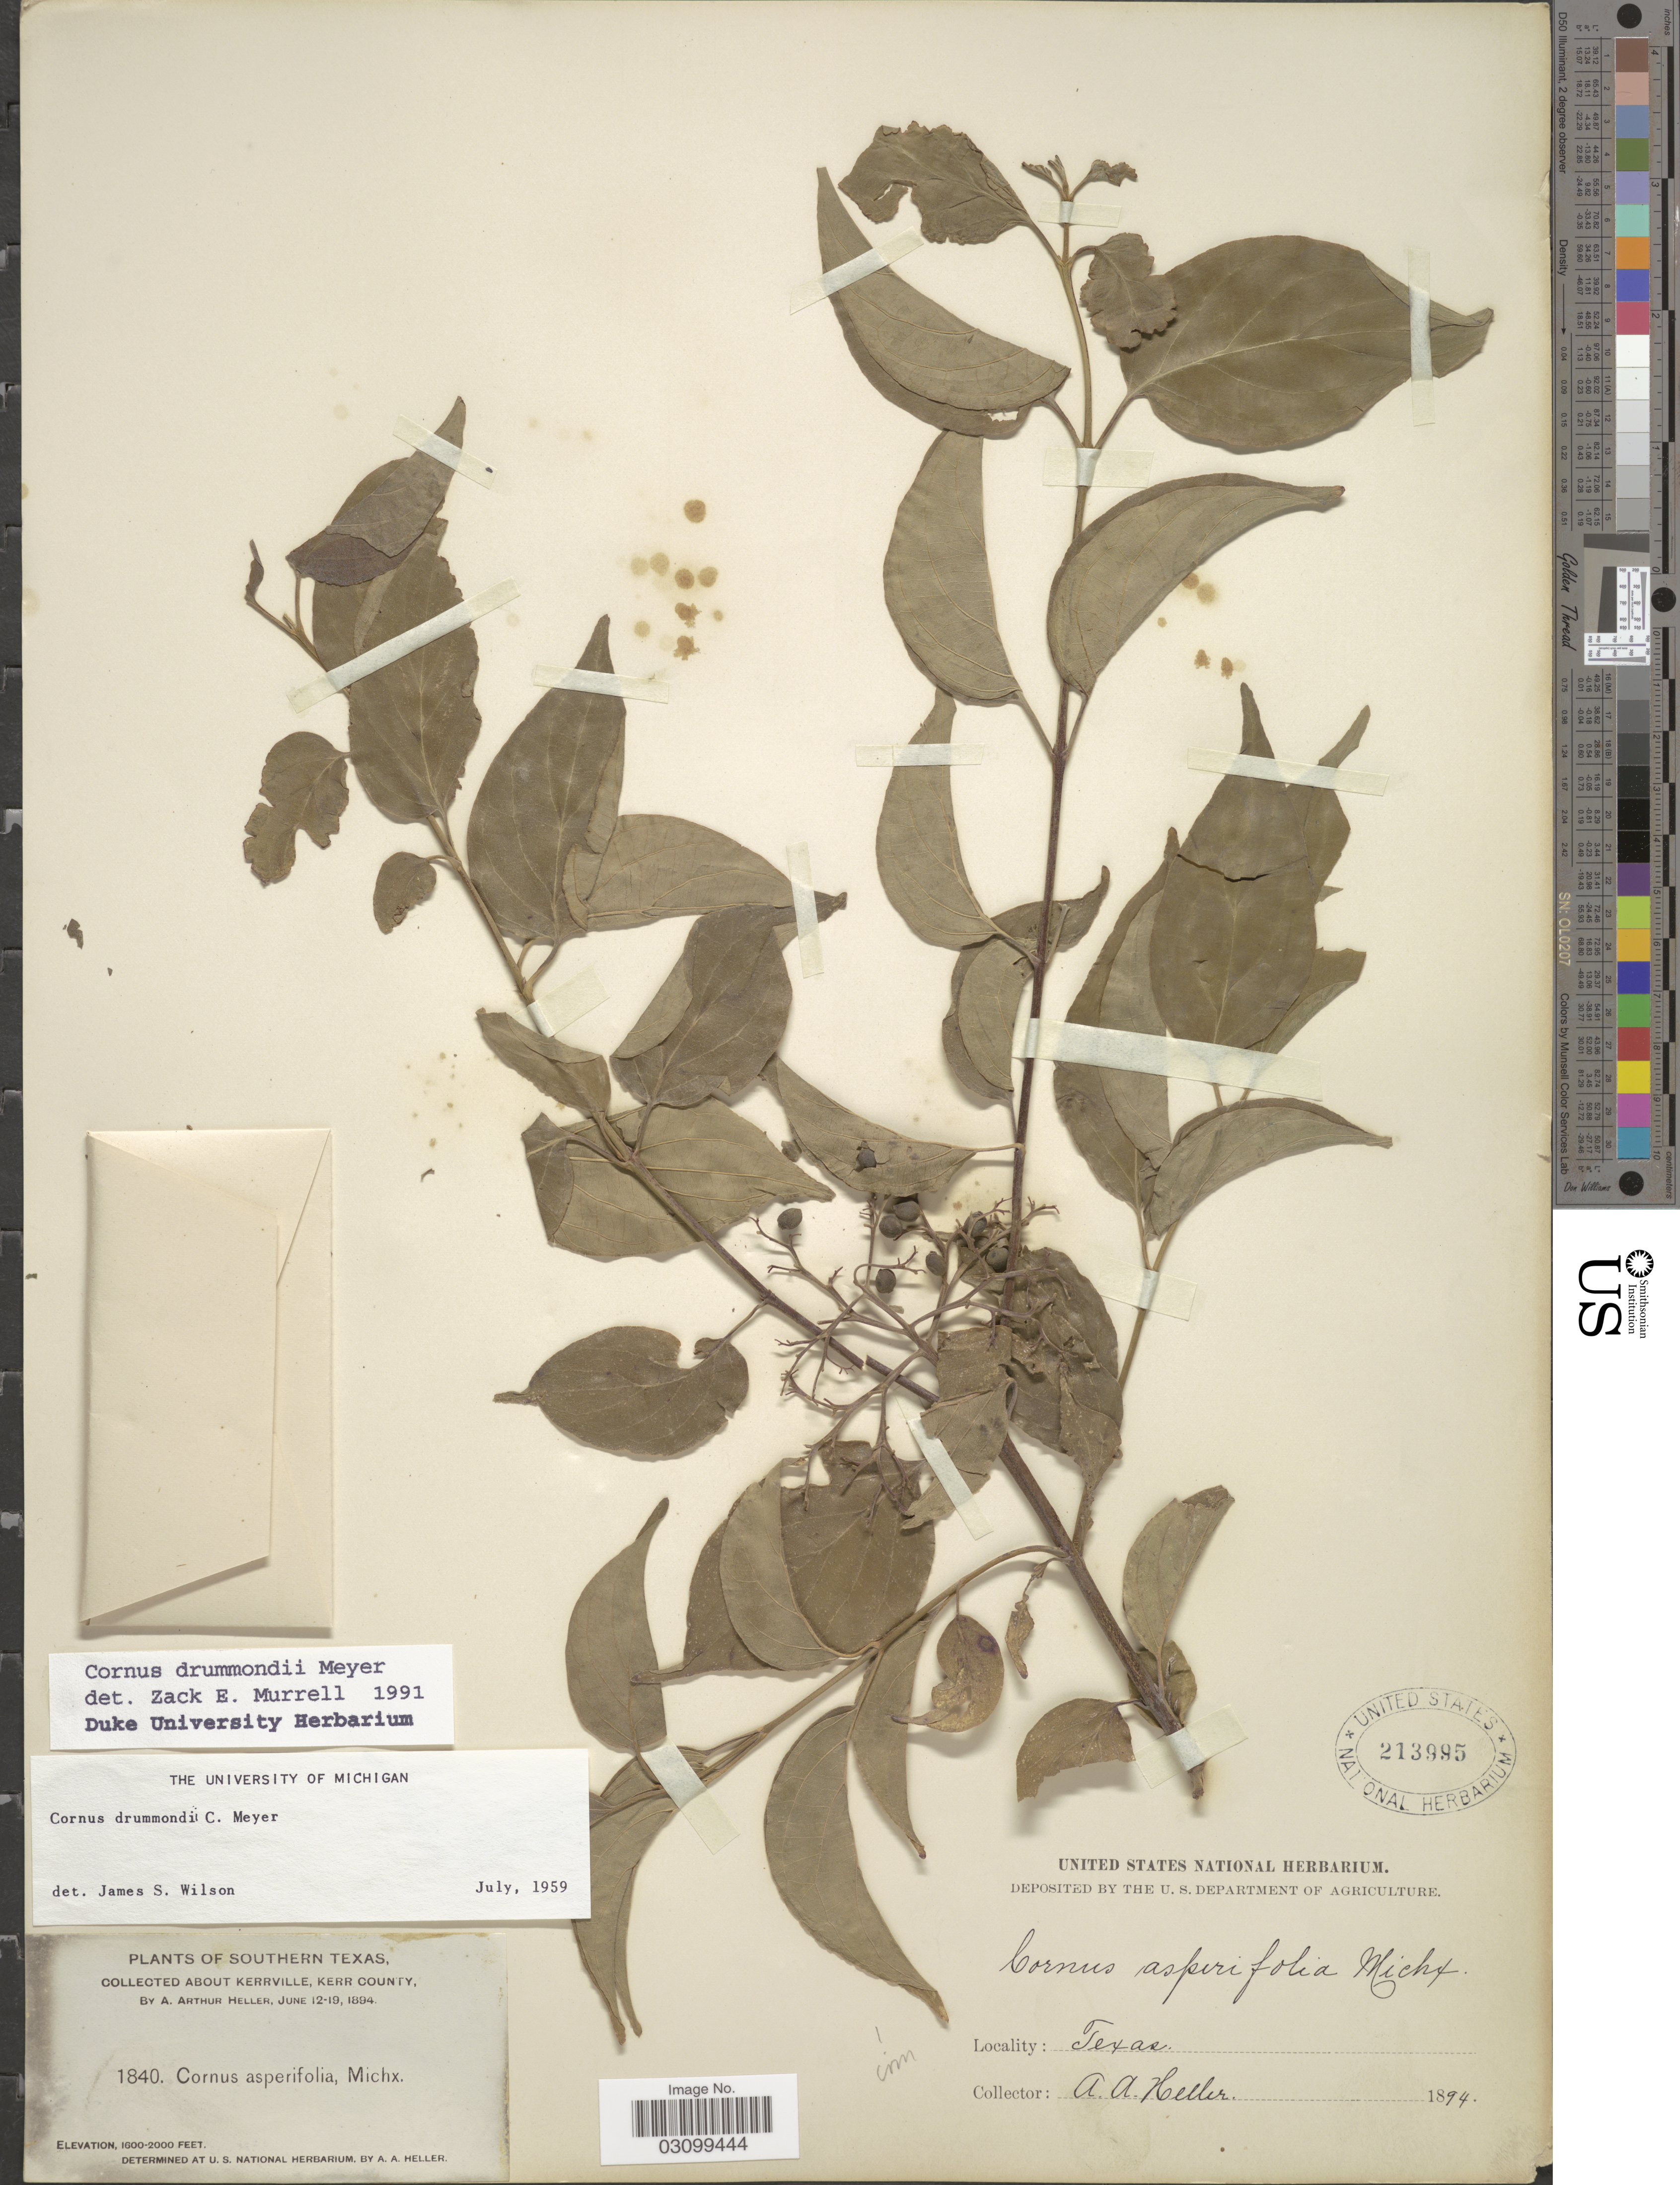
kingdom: Plantae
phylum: Tracheophyta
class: Magnoliopsida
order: Cornales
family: Cornaceae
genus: Cornus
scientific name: Cornus drummondii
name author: C.A. Mey.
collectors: A. A. Heller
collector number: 1840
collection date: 1894-06-12/1894-06-19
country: United States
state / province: Texas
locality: Southern Texas. Collected about Kerrville, Kerr County.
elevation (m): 488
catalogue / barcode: US 213995